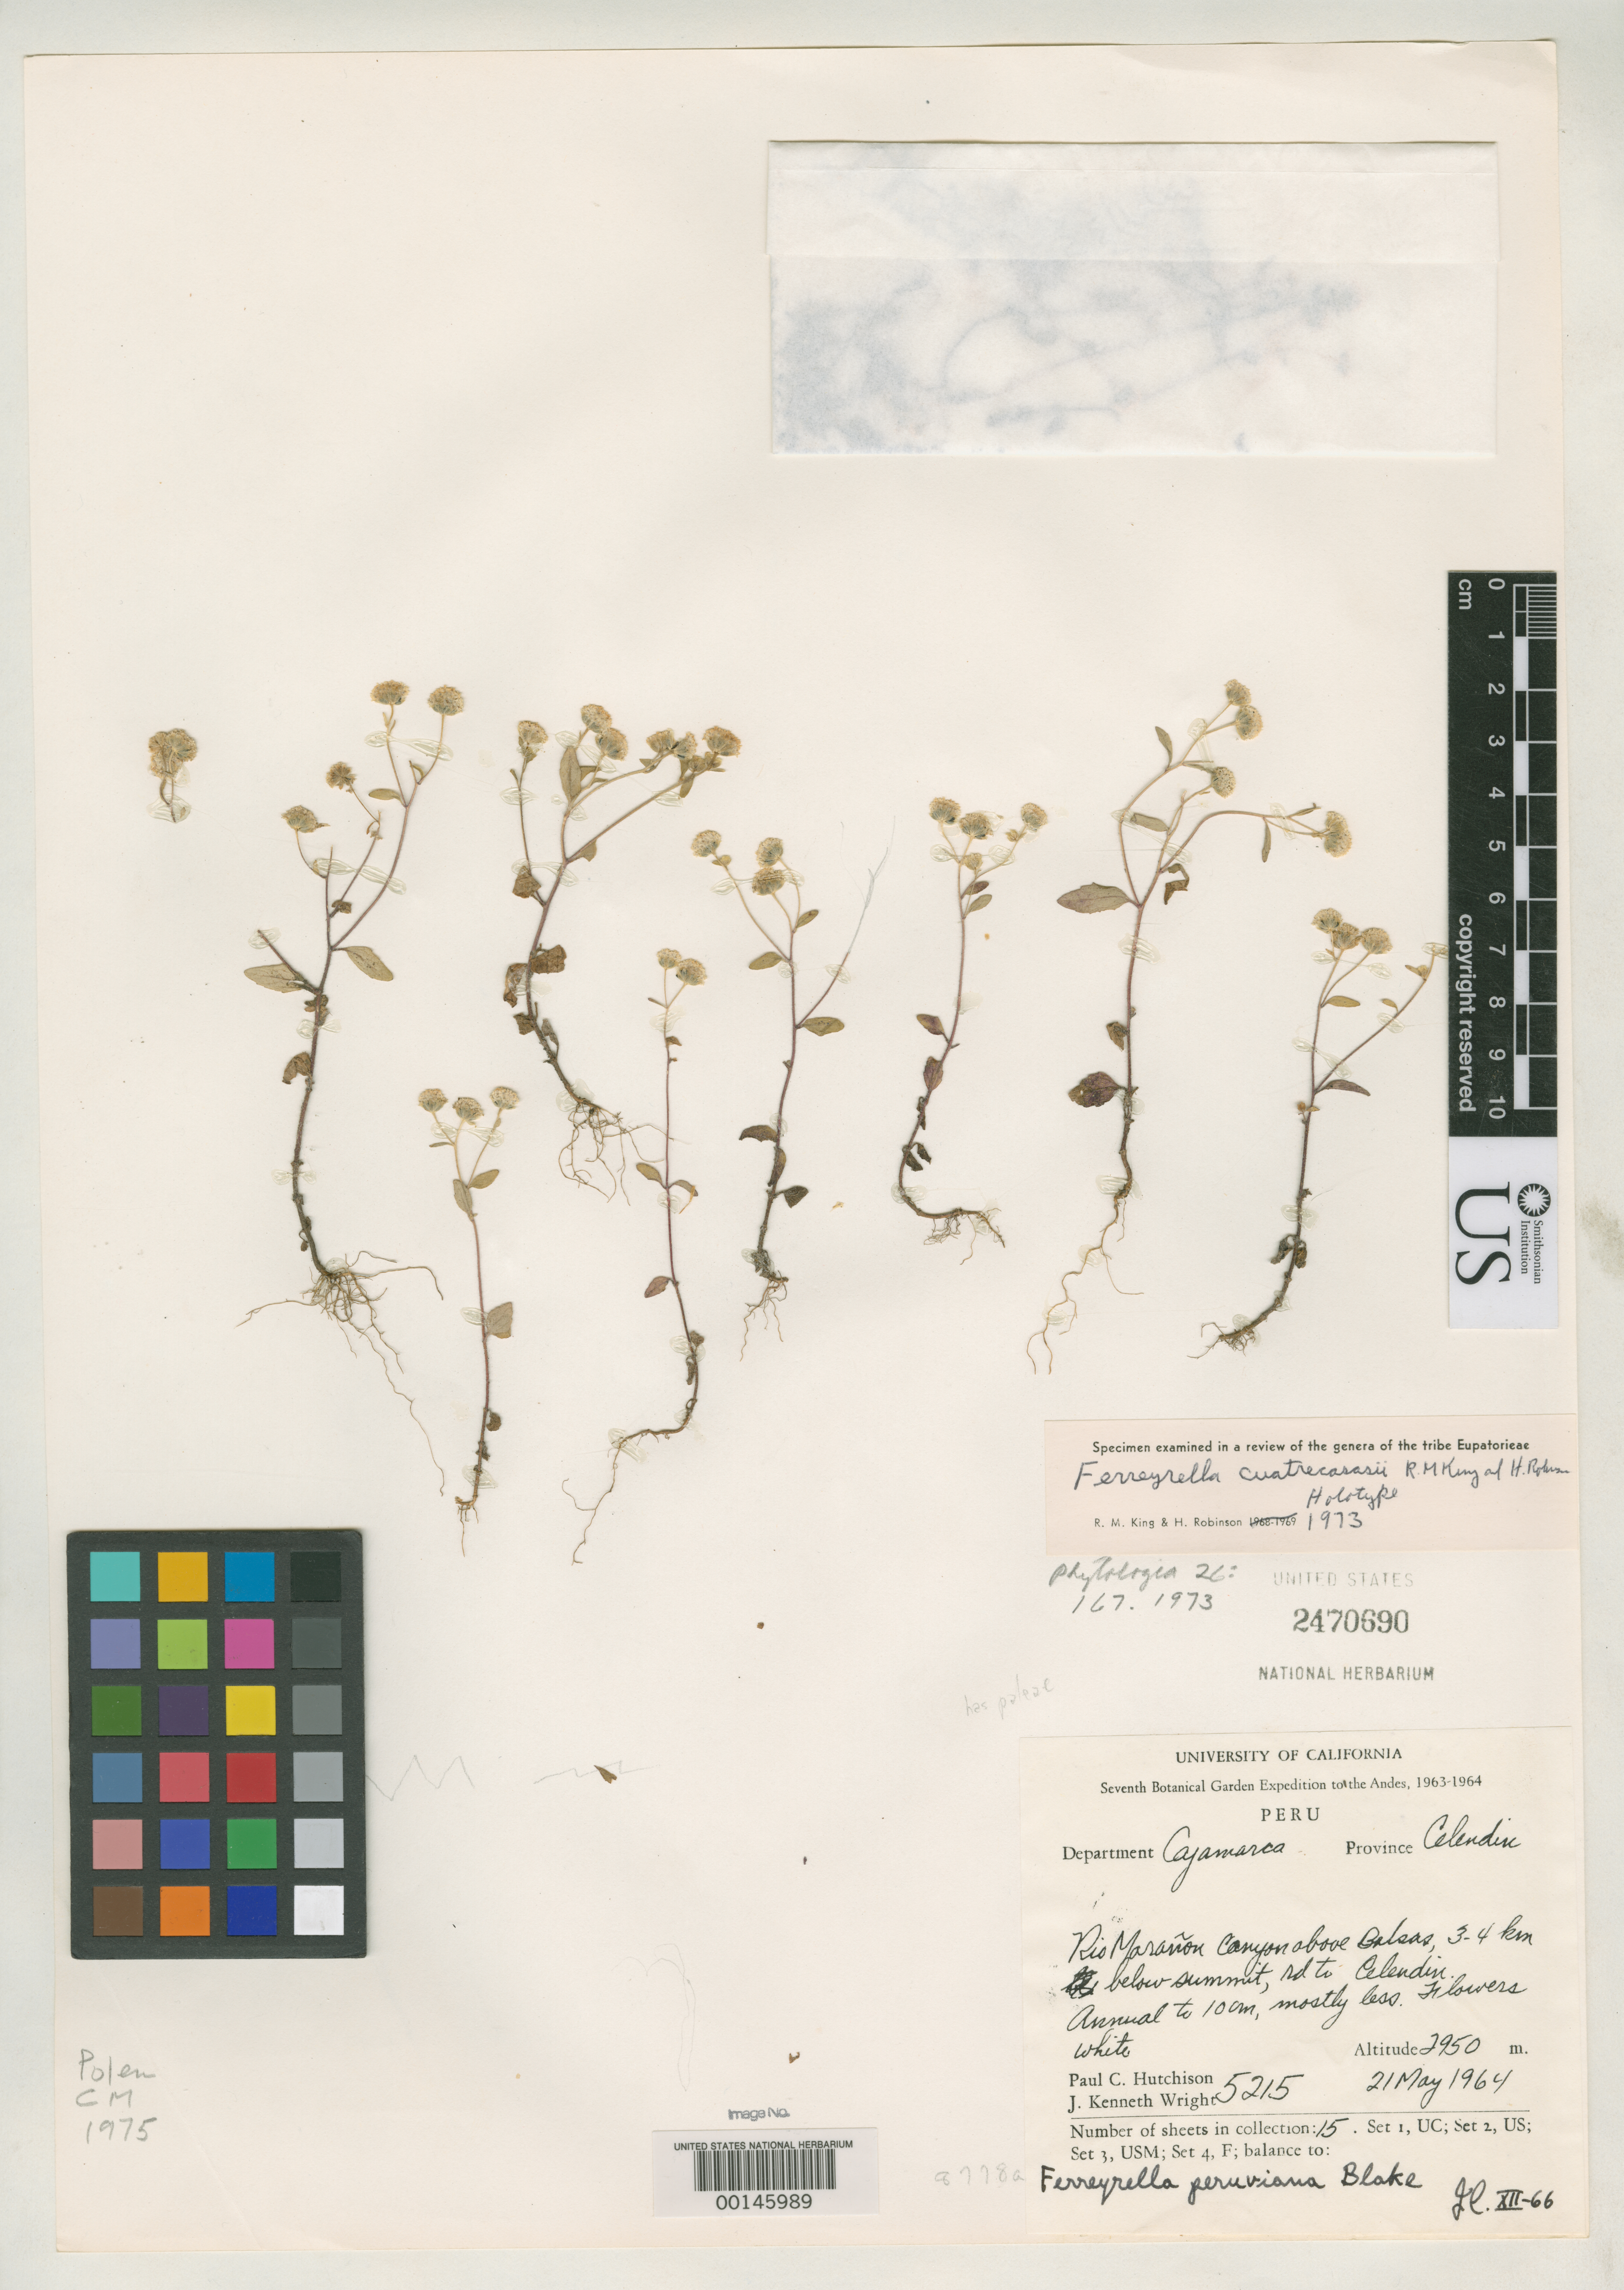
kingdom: Plantae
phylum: Tracheophyta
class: Magnoliopsida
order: Asterales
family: Asteraceae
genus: Ferreyrella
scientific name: Ferreyrella cuatrecasasii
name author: R.M. King & H. Rob.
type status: Holotype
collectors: P. C. Hutchison & J. K. Wright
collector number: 5215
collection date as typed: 21 May 1964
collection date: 1964-05-21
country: Peru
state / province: Cajamarca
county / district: Celendín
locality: Río Maranon canyon above Balsas, 3 - 4 km below summit, road to Celendín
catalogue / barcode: US 2470690